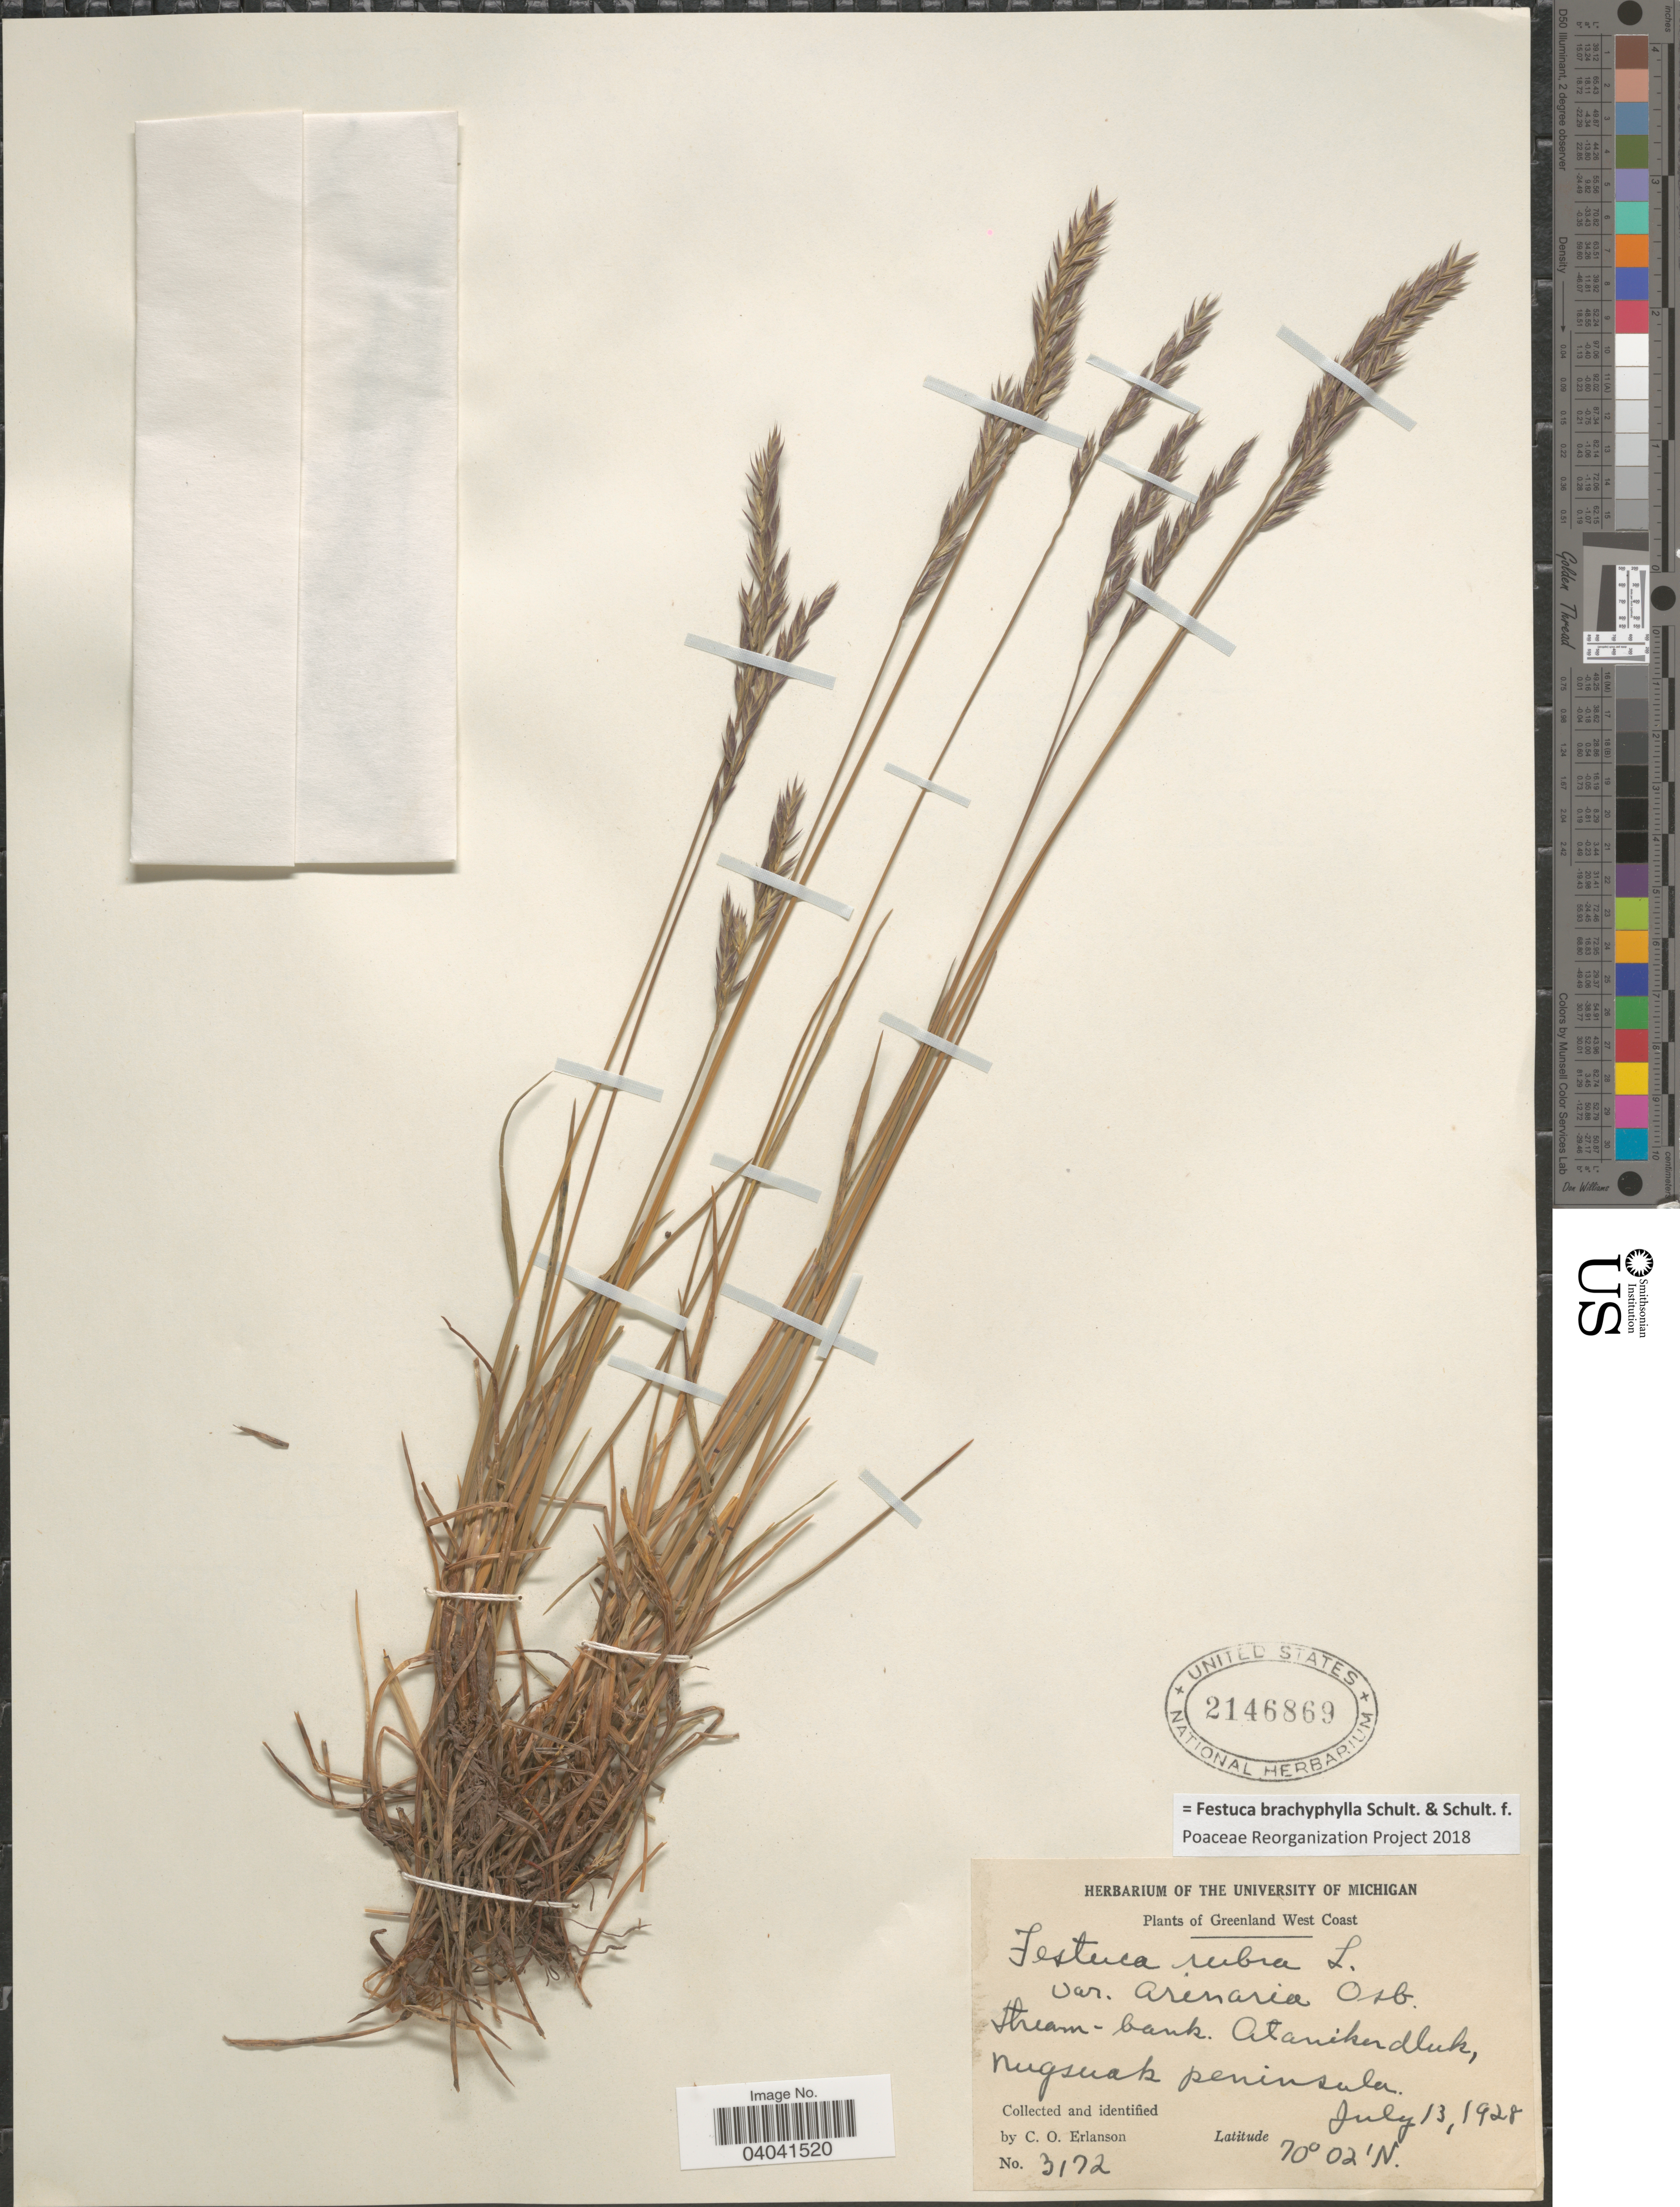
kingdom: Plantae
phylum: Tracheophyta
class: Liliopsida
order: Poales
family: Poaceae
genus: Festuca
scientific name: Festuca brachyphylla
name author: Schult. & Schult. f.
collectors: C. O. Erlanson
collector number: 3172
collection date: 1928-07-13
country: Greenland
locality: Greenland West Coast. Atanikerdluk, Nugsuak Peninsula.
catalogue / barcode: US 2146869